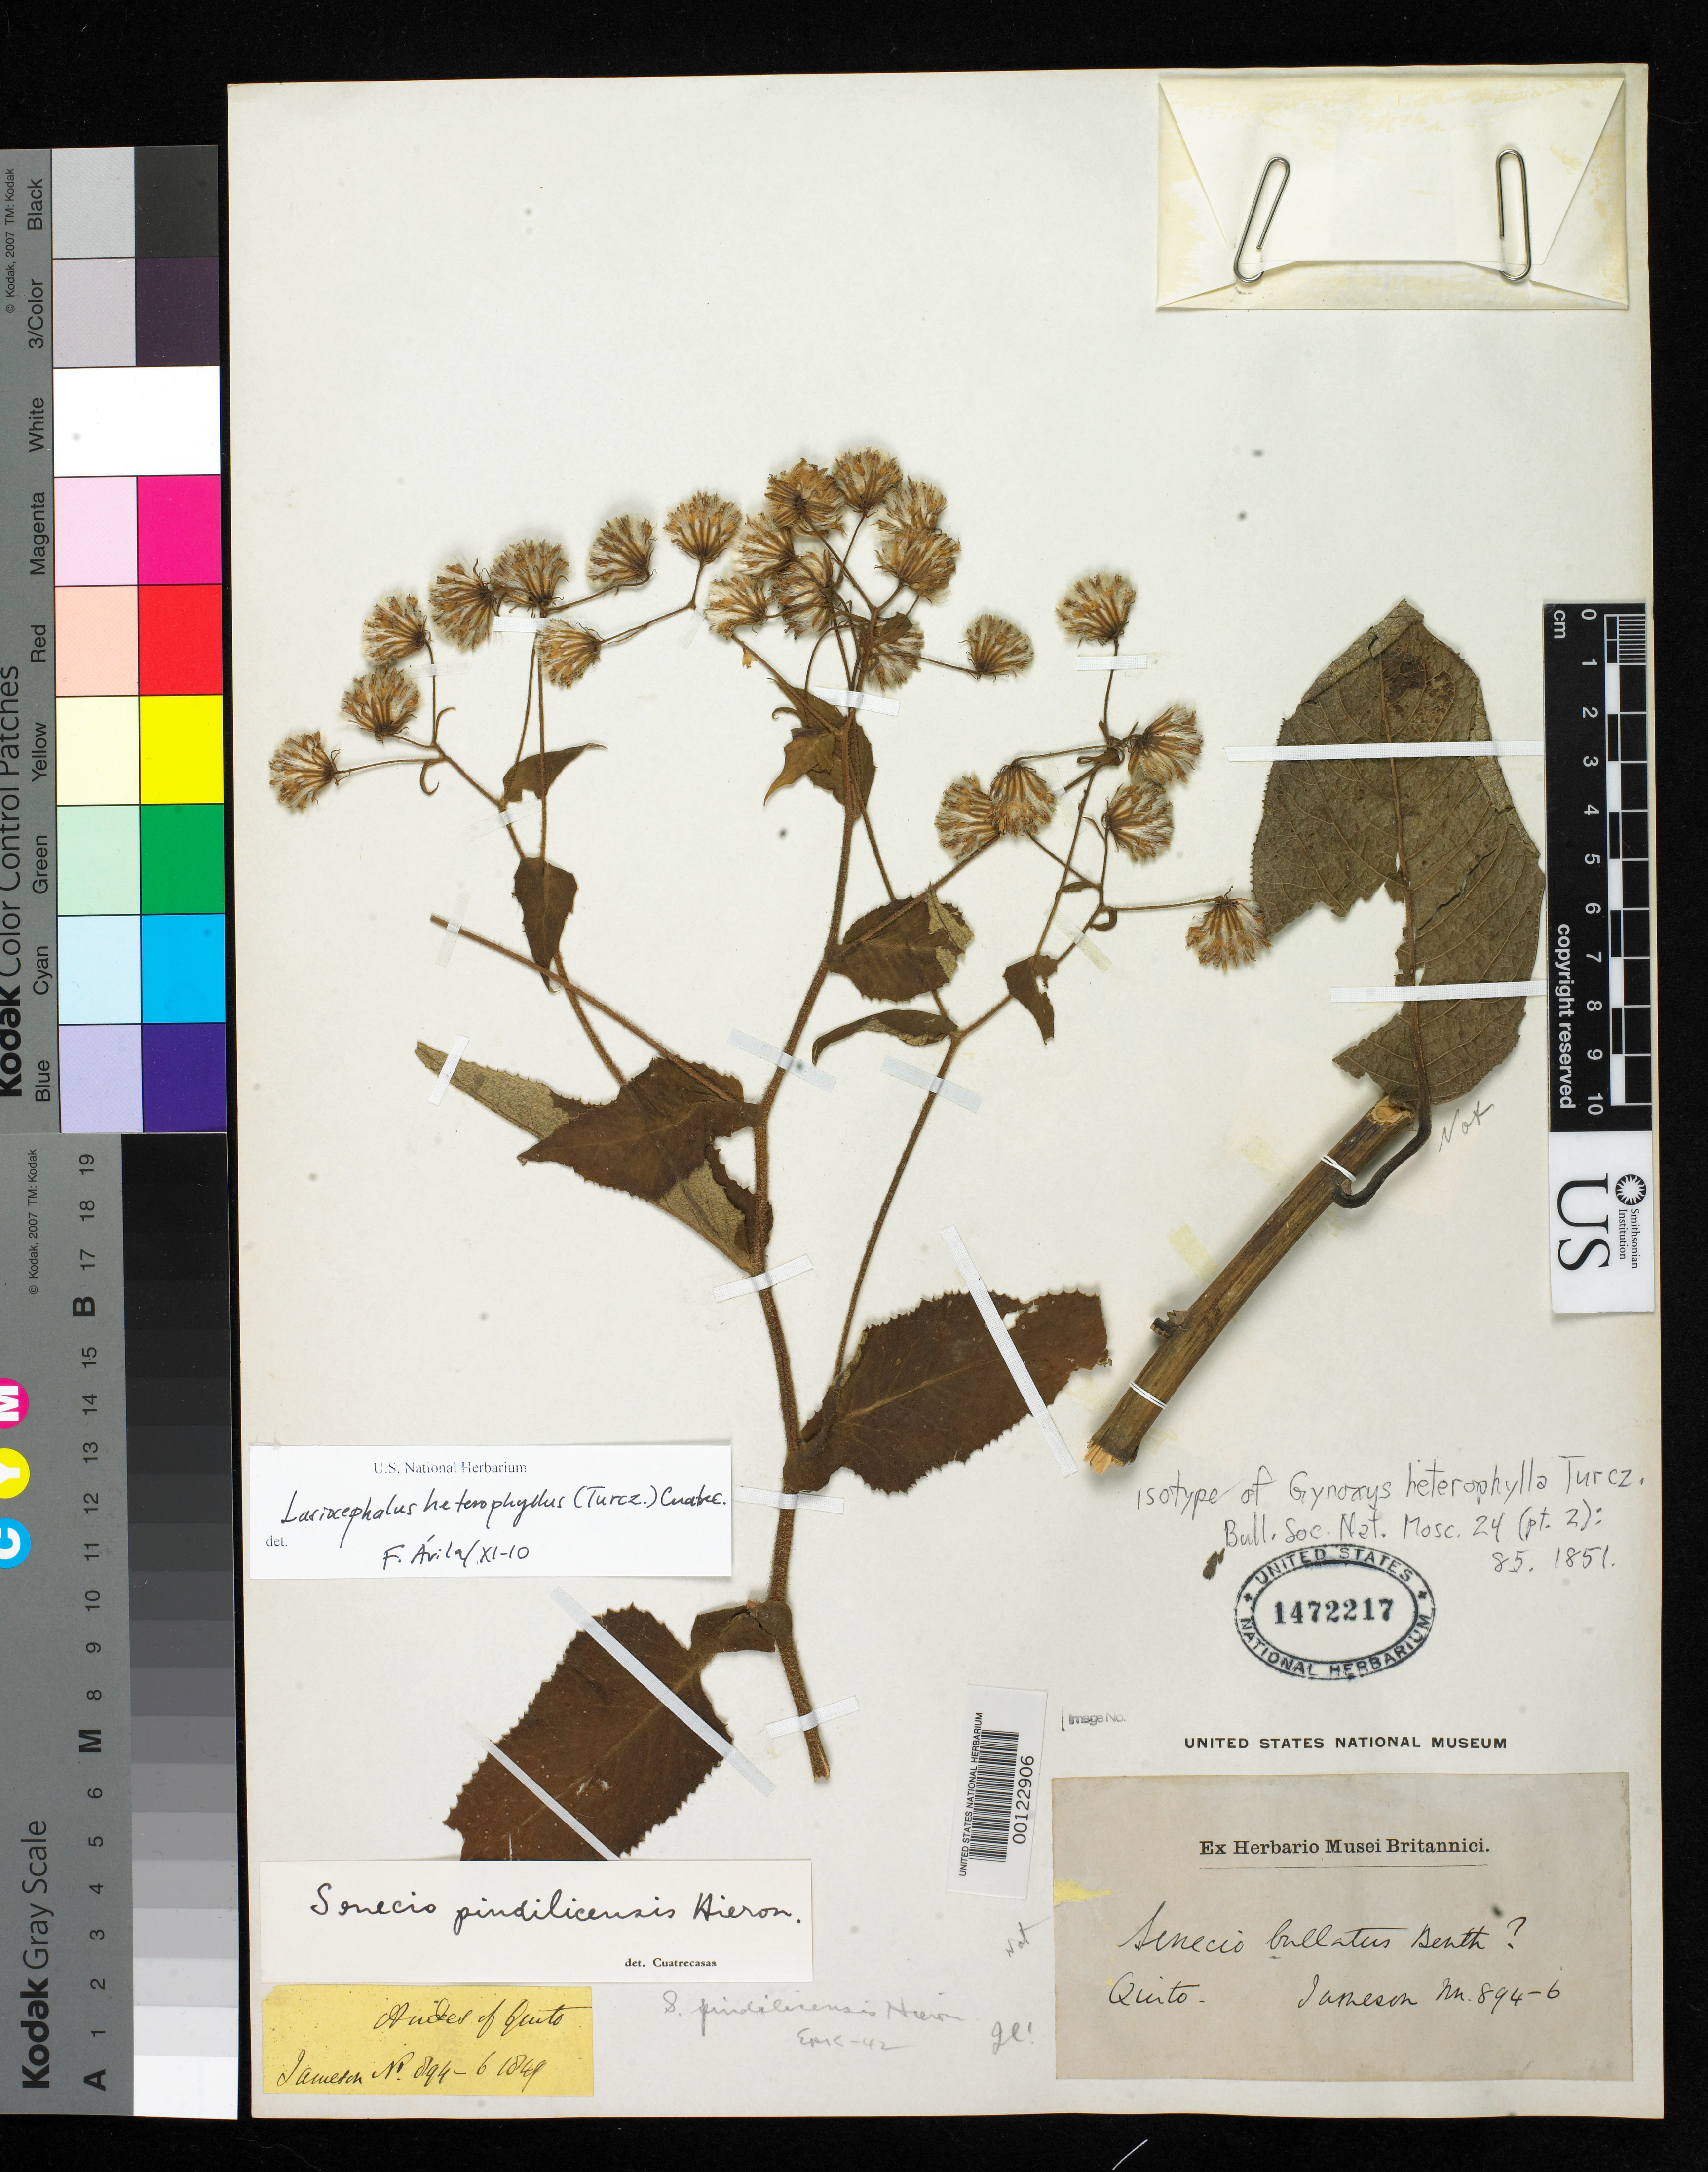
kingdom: Plantae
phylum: Tracheophyta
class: Magnoliopsida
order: Asterales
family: Asteraceae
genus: Gynoxys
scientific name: Gynoxys heterophylla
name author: Turcz.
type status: Isotype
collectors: W. Jameson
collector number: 894-6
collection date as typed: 1849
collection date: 1849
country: Ecuador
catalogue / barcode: US 1472217